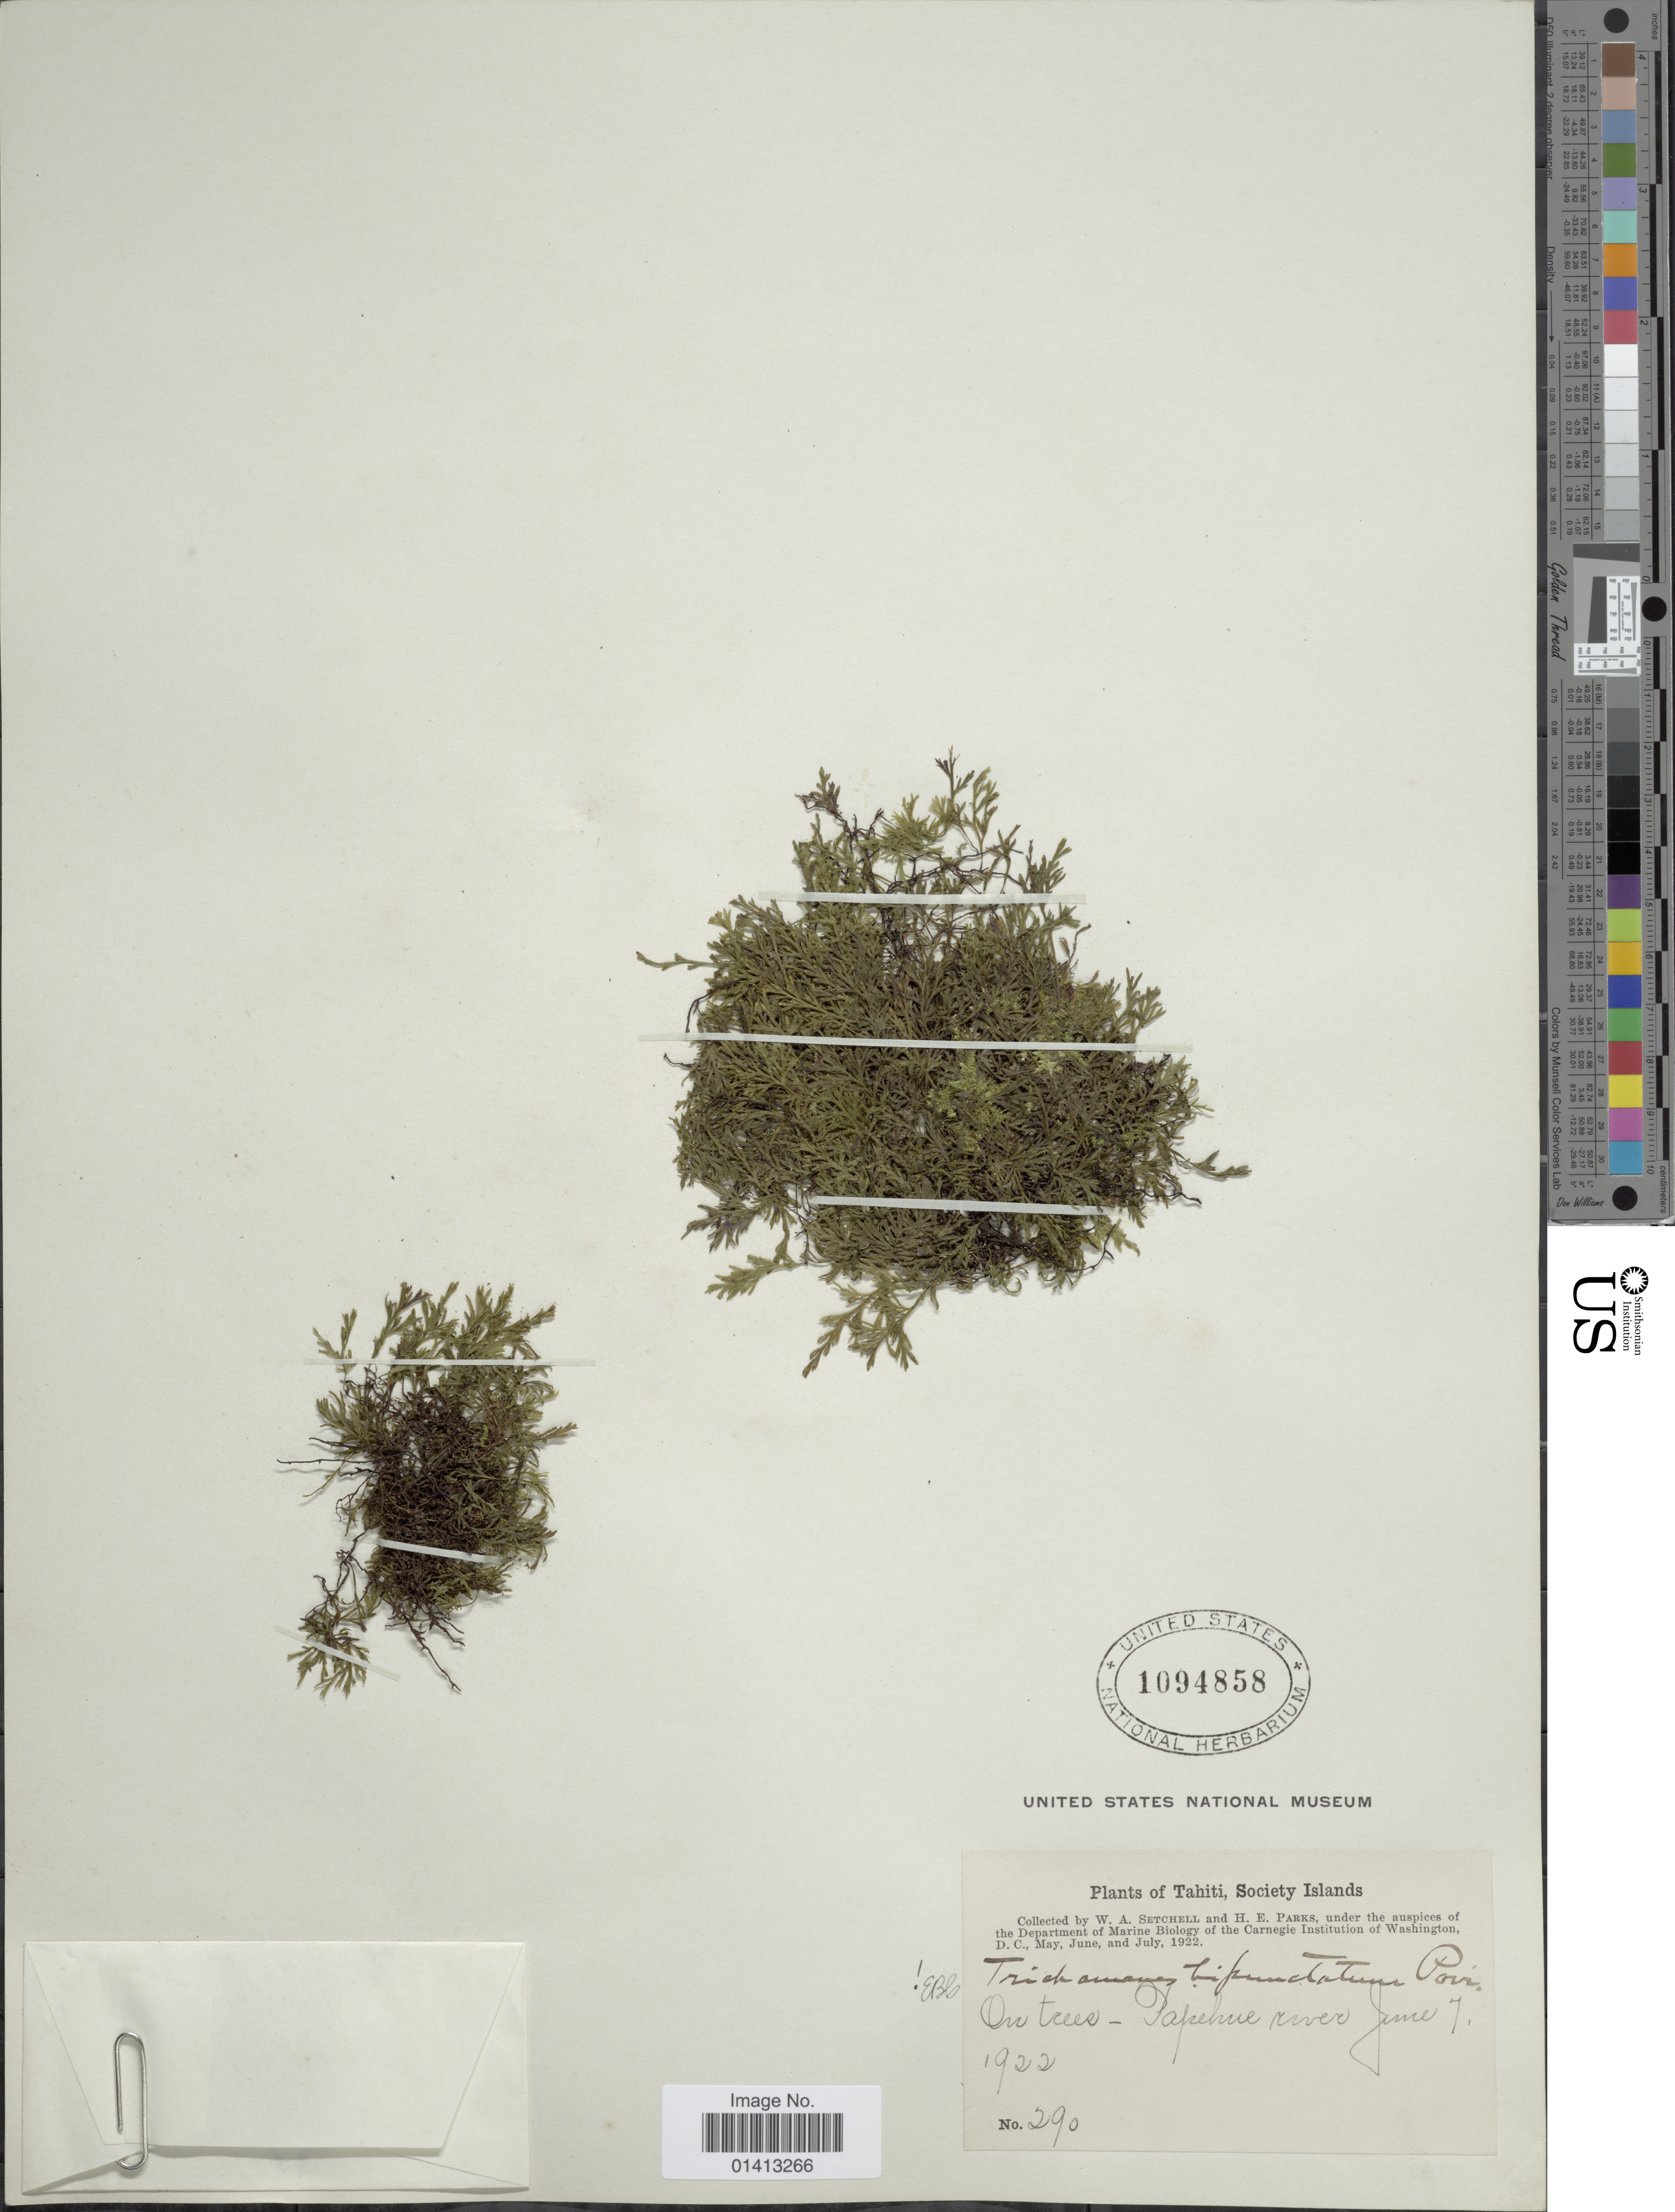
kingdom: Plantae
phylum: Tracheophyta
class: Polypodiopsida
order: Hymenophyllales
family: Hymenophyllaceae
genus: Crepidomanes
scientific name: Crepidomanes bipunctatum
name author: (Poir.) Copel.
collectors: W. Setchell & H. E. Parks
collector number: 290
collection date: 1922-06-07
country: French Polynesia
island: Tahiti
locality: Tahiti, Society Islands, papehine river [interpreted]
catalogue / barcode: US 1094858